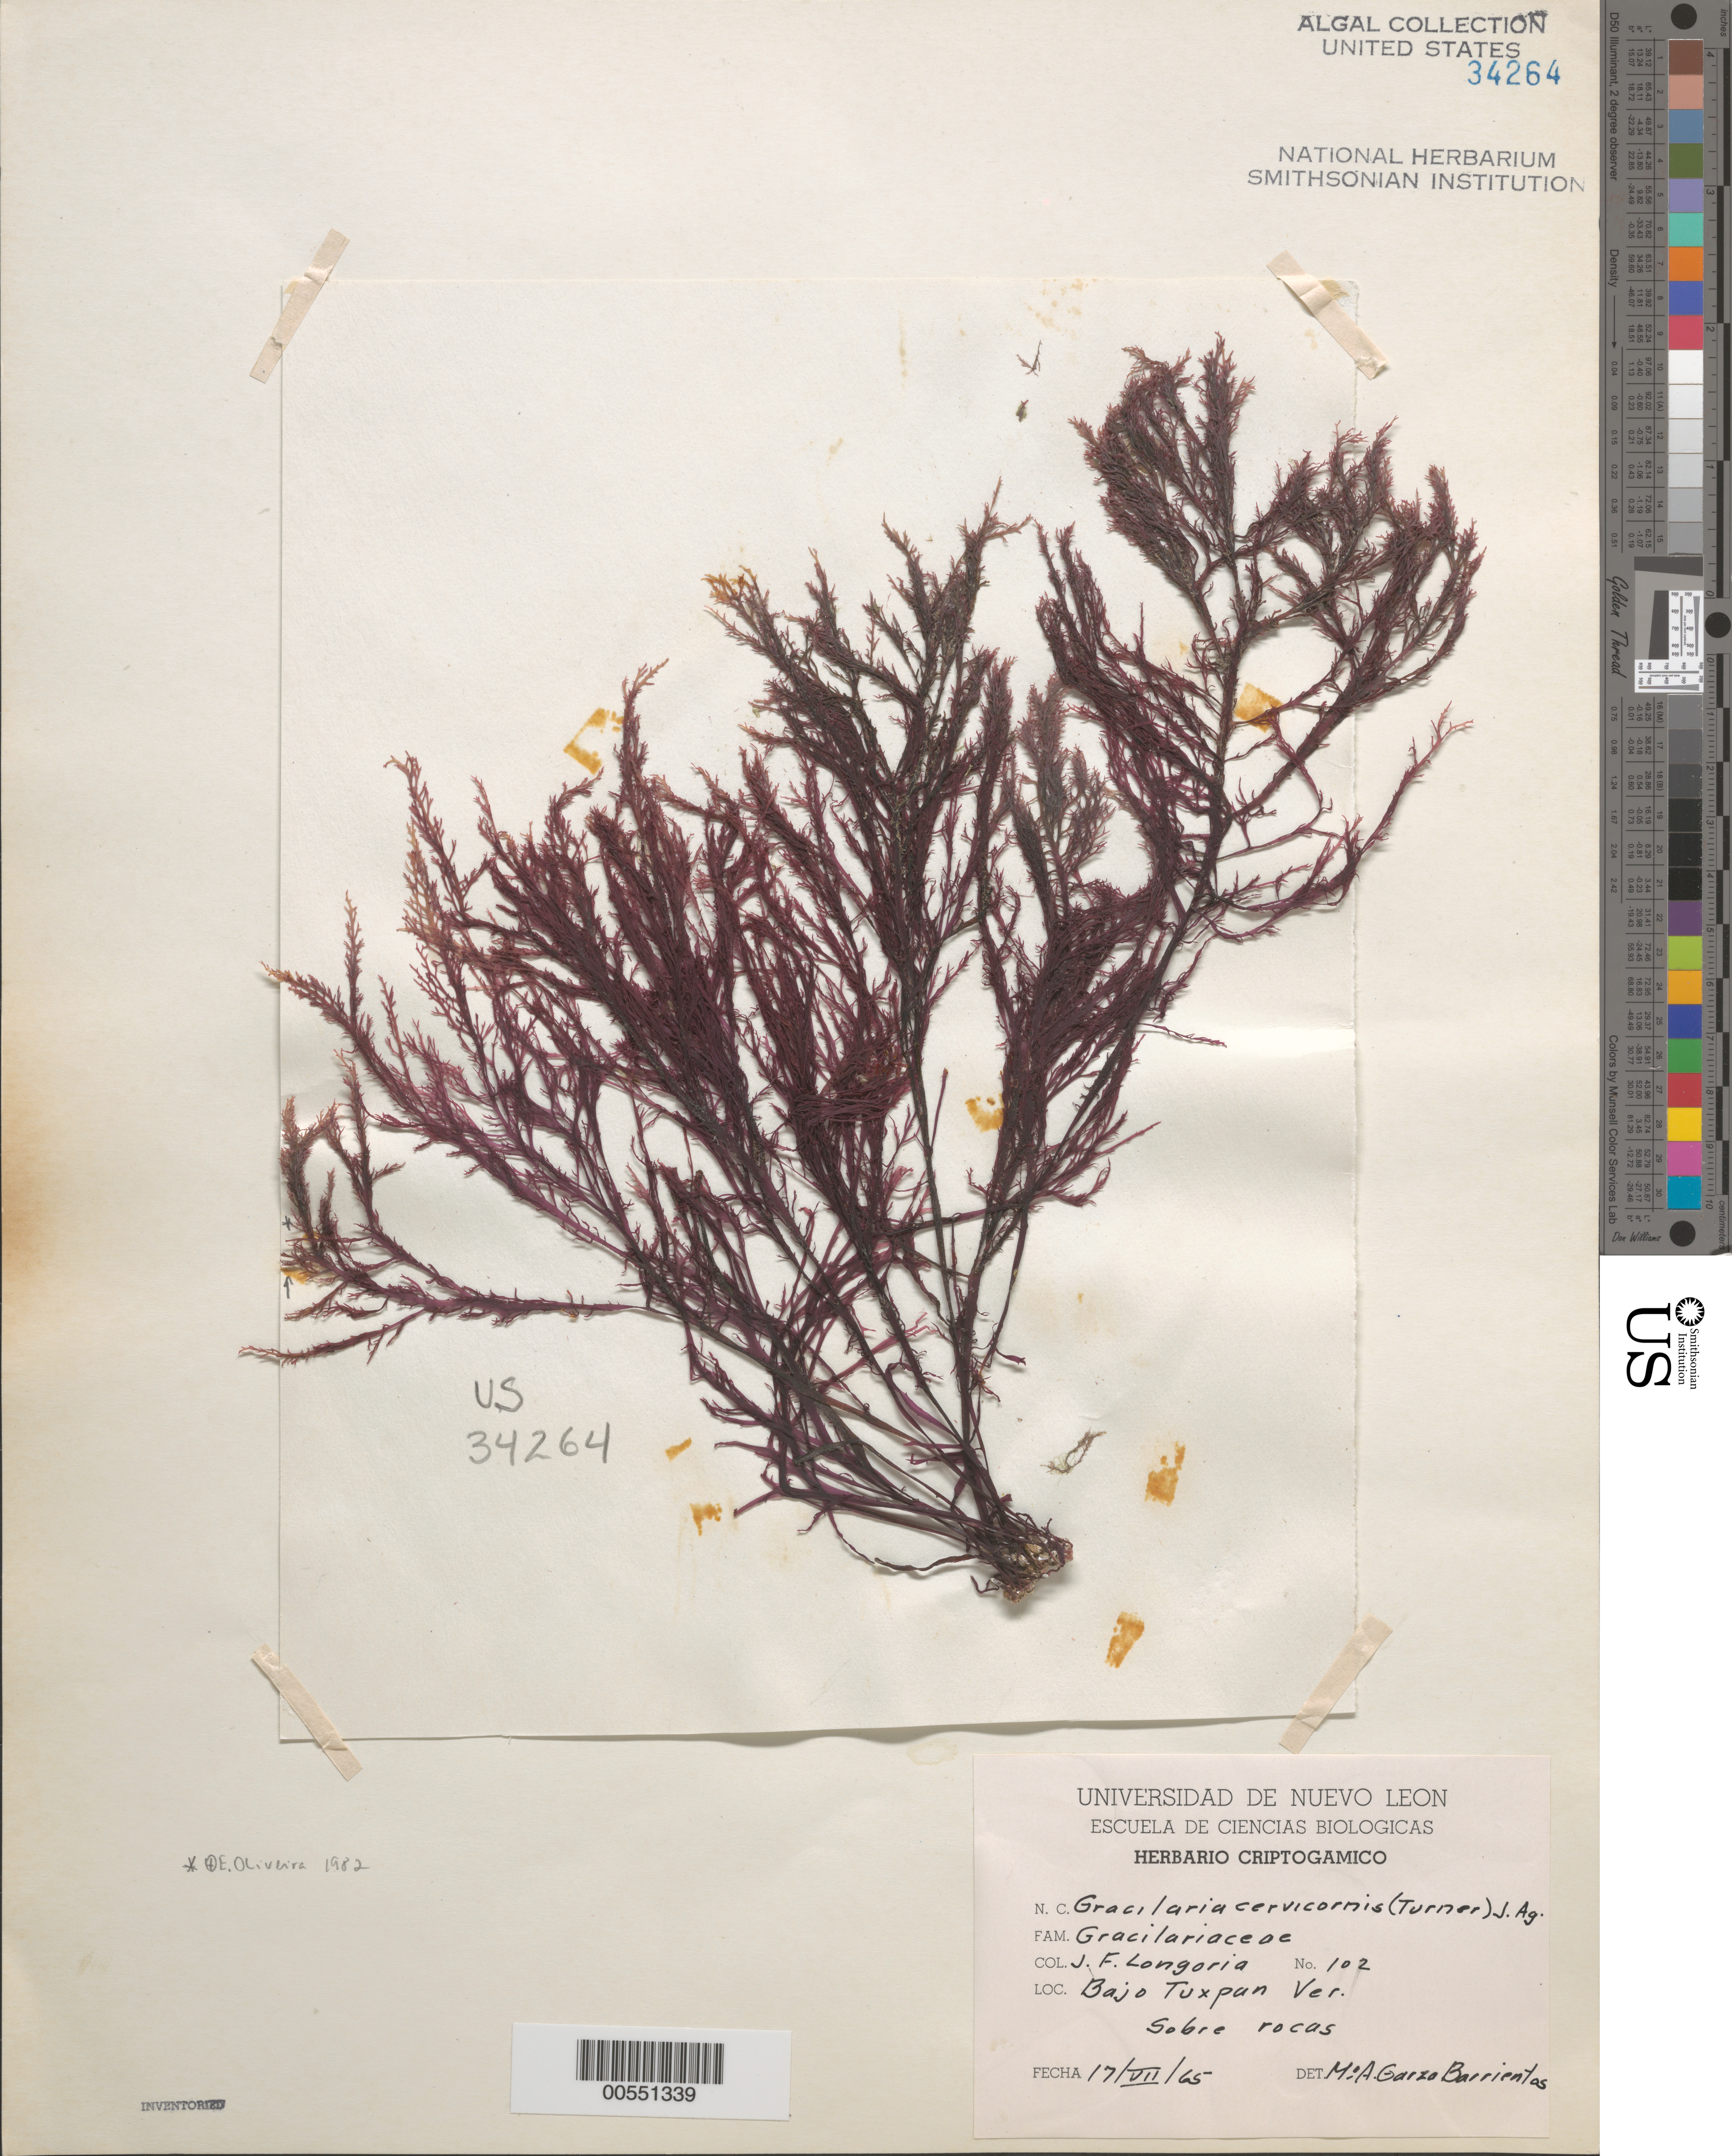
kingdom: Plantae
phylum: Rhodophyta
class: Florideophyceae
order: Gracilariales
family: Gracilariaceae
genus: Gracilaria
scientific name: Gracilaria cervicornis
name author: (Turner) J. Agardh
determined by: Garza Barrientos, M. A.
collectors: J. Longoria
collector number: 102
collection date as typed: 17 Jul 1965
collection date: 1965-07-17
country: Mexico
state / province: Veracruz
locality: Bajo Tuxpan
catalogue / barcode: US 34264